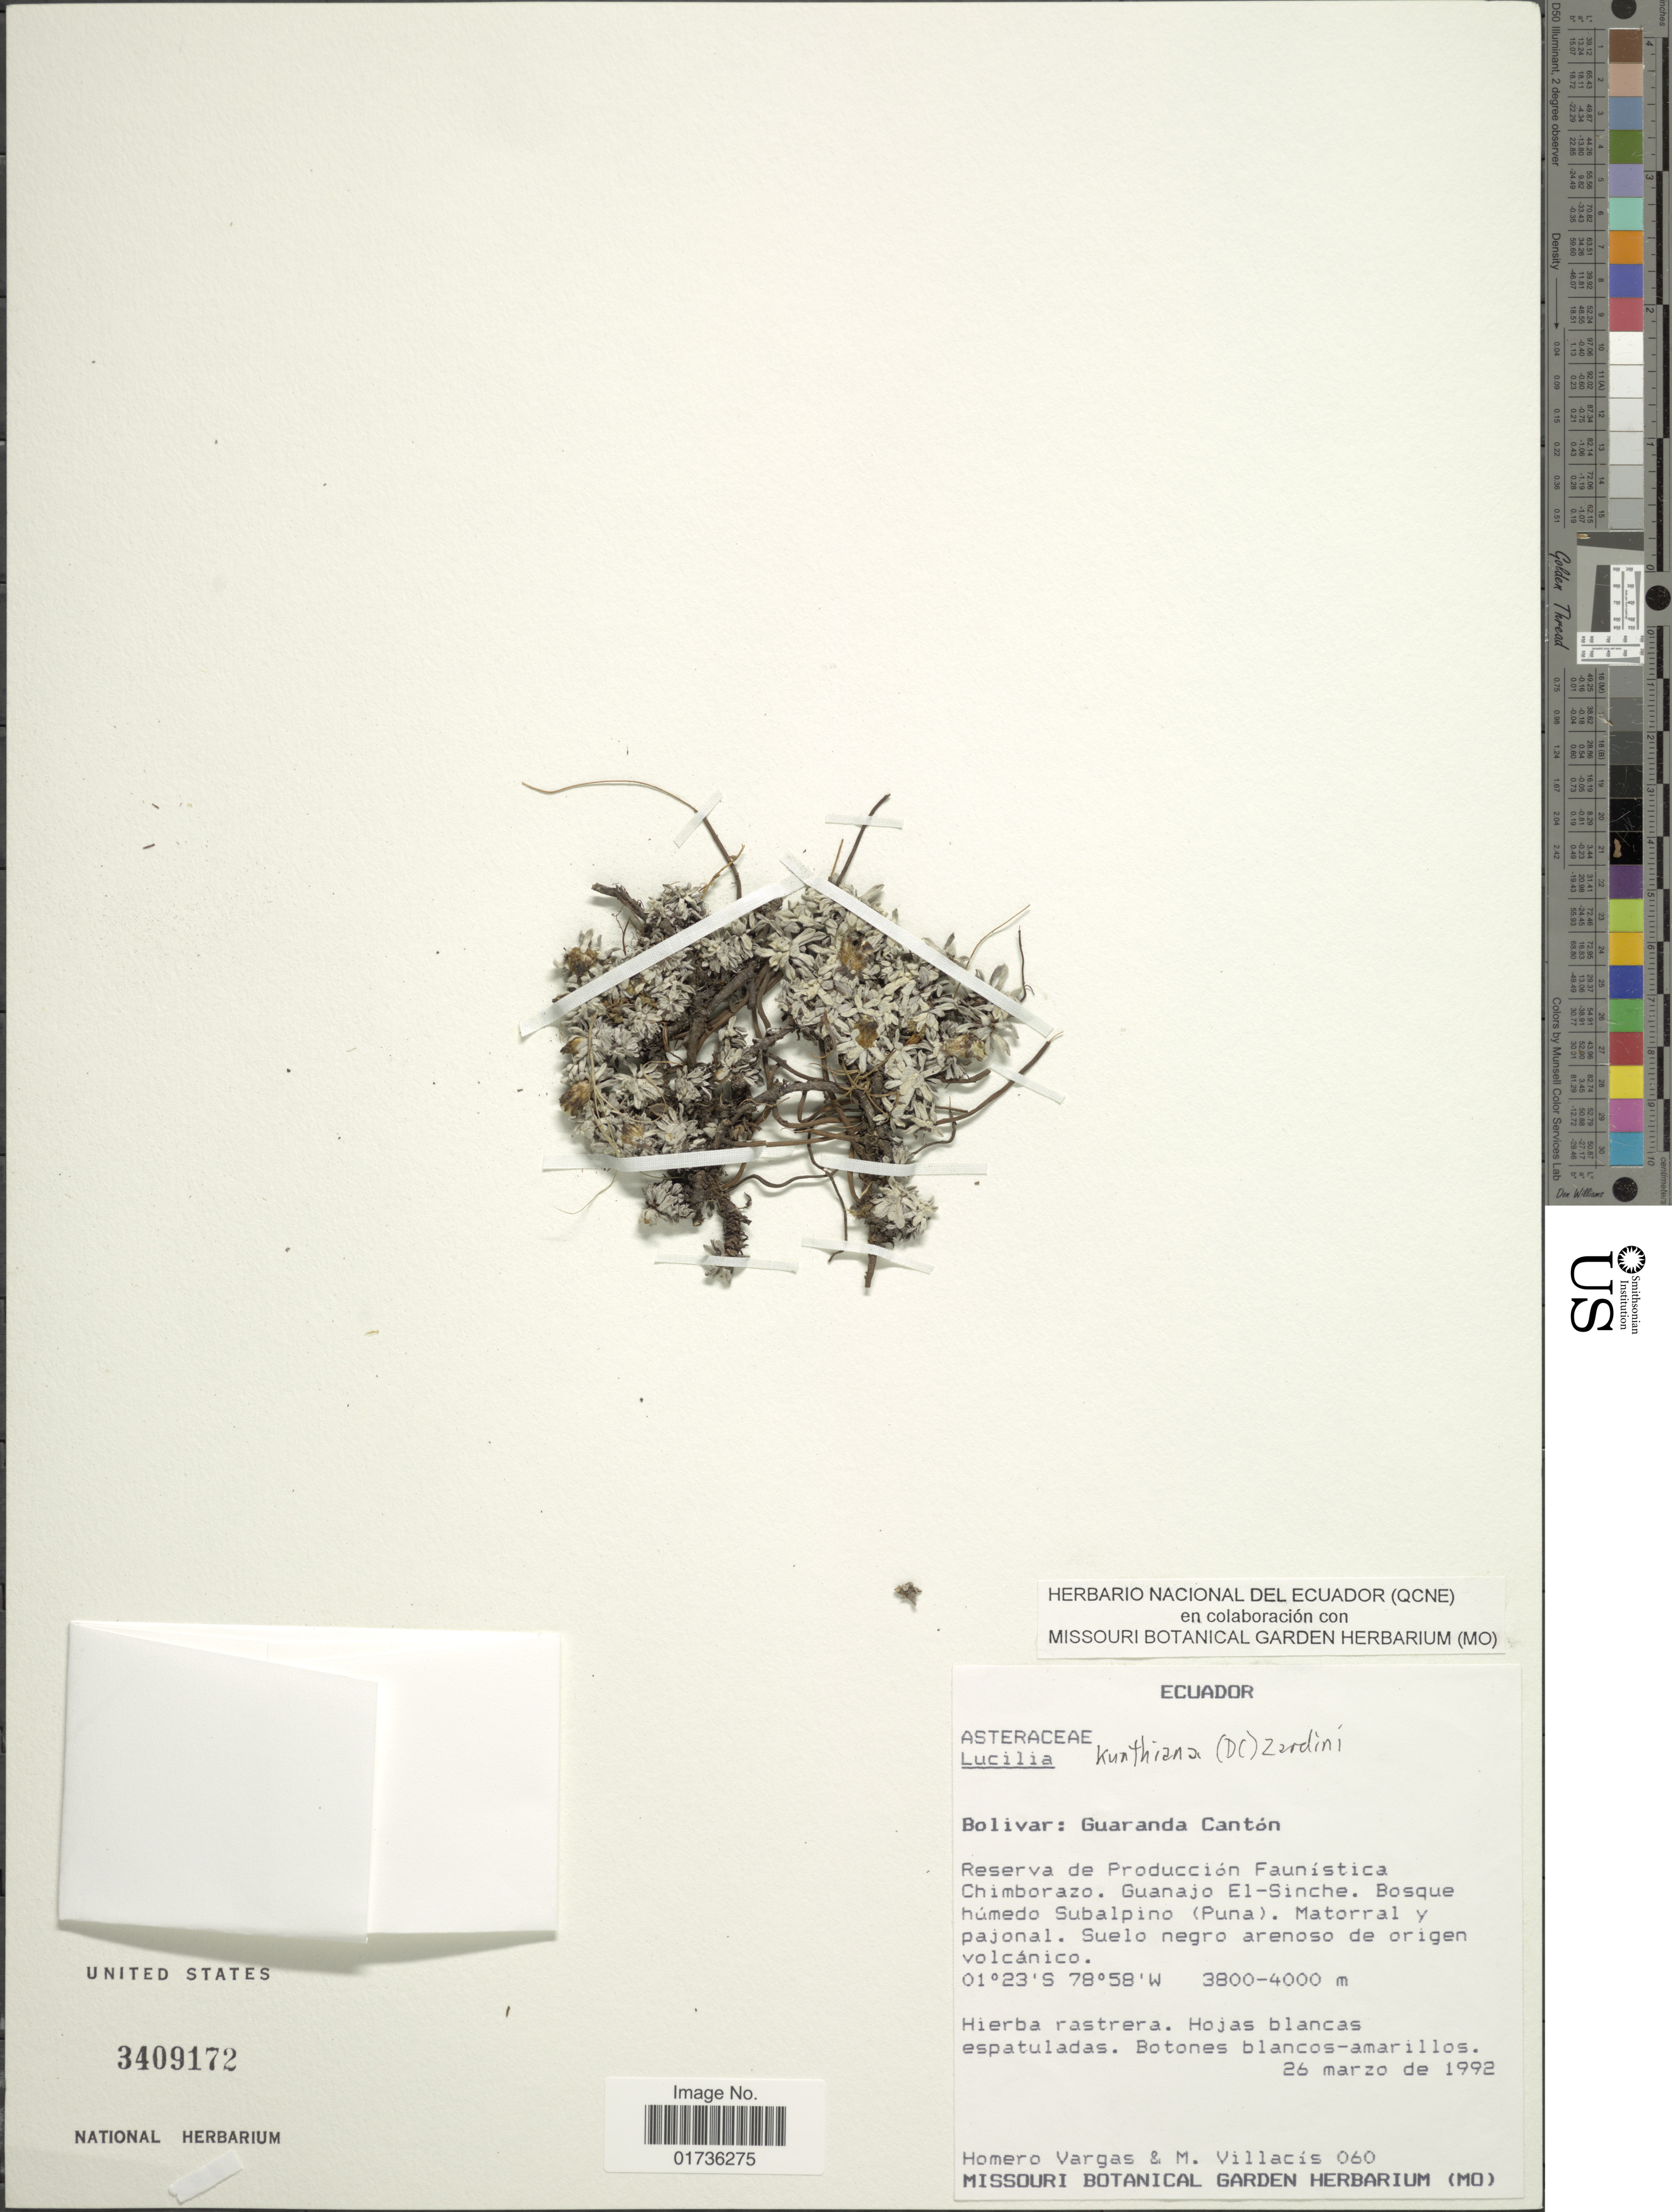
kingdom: Plantae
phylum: Tracheophyta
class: Magnoliopsida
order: Asterales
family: Asteraceae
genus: Lucilia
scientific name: Lucilia kunthiana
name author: (DC.) Zardini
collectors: H. Vargas & M. Villacis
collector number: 060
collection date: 1992-03-26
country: Ecuador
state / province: Bolívar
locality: Guaranda Cantó, Reserva de Producción Faunística Chimborazo. Guanajo El-Sinche. Bosque húmedo Subalpino (Puna). Matorral y pajonal. Suelo negro arenoso de origen volcánico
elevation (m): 3800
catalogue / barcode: US 3409172